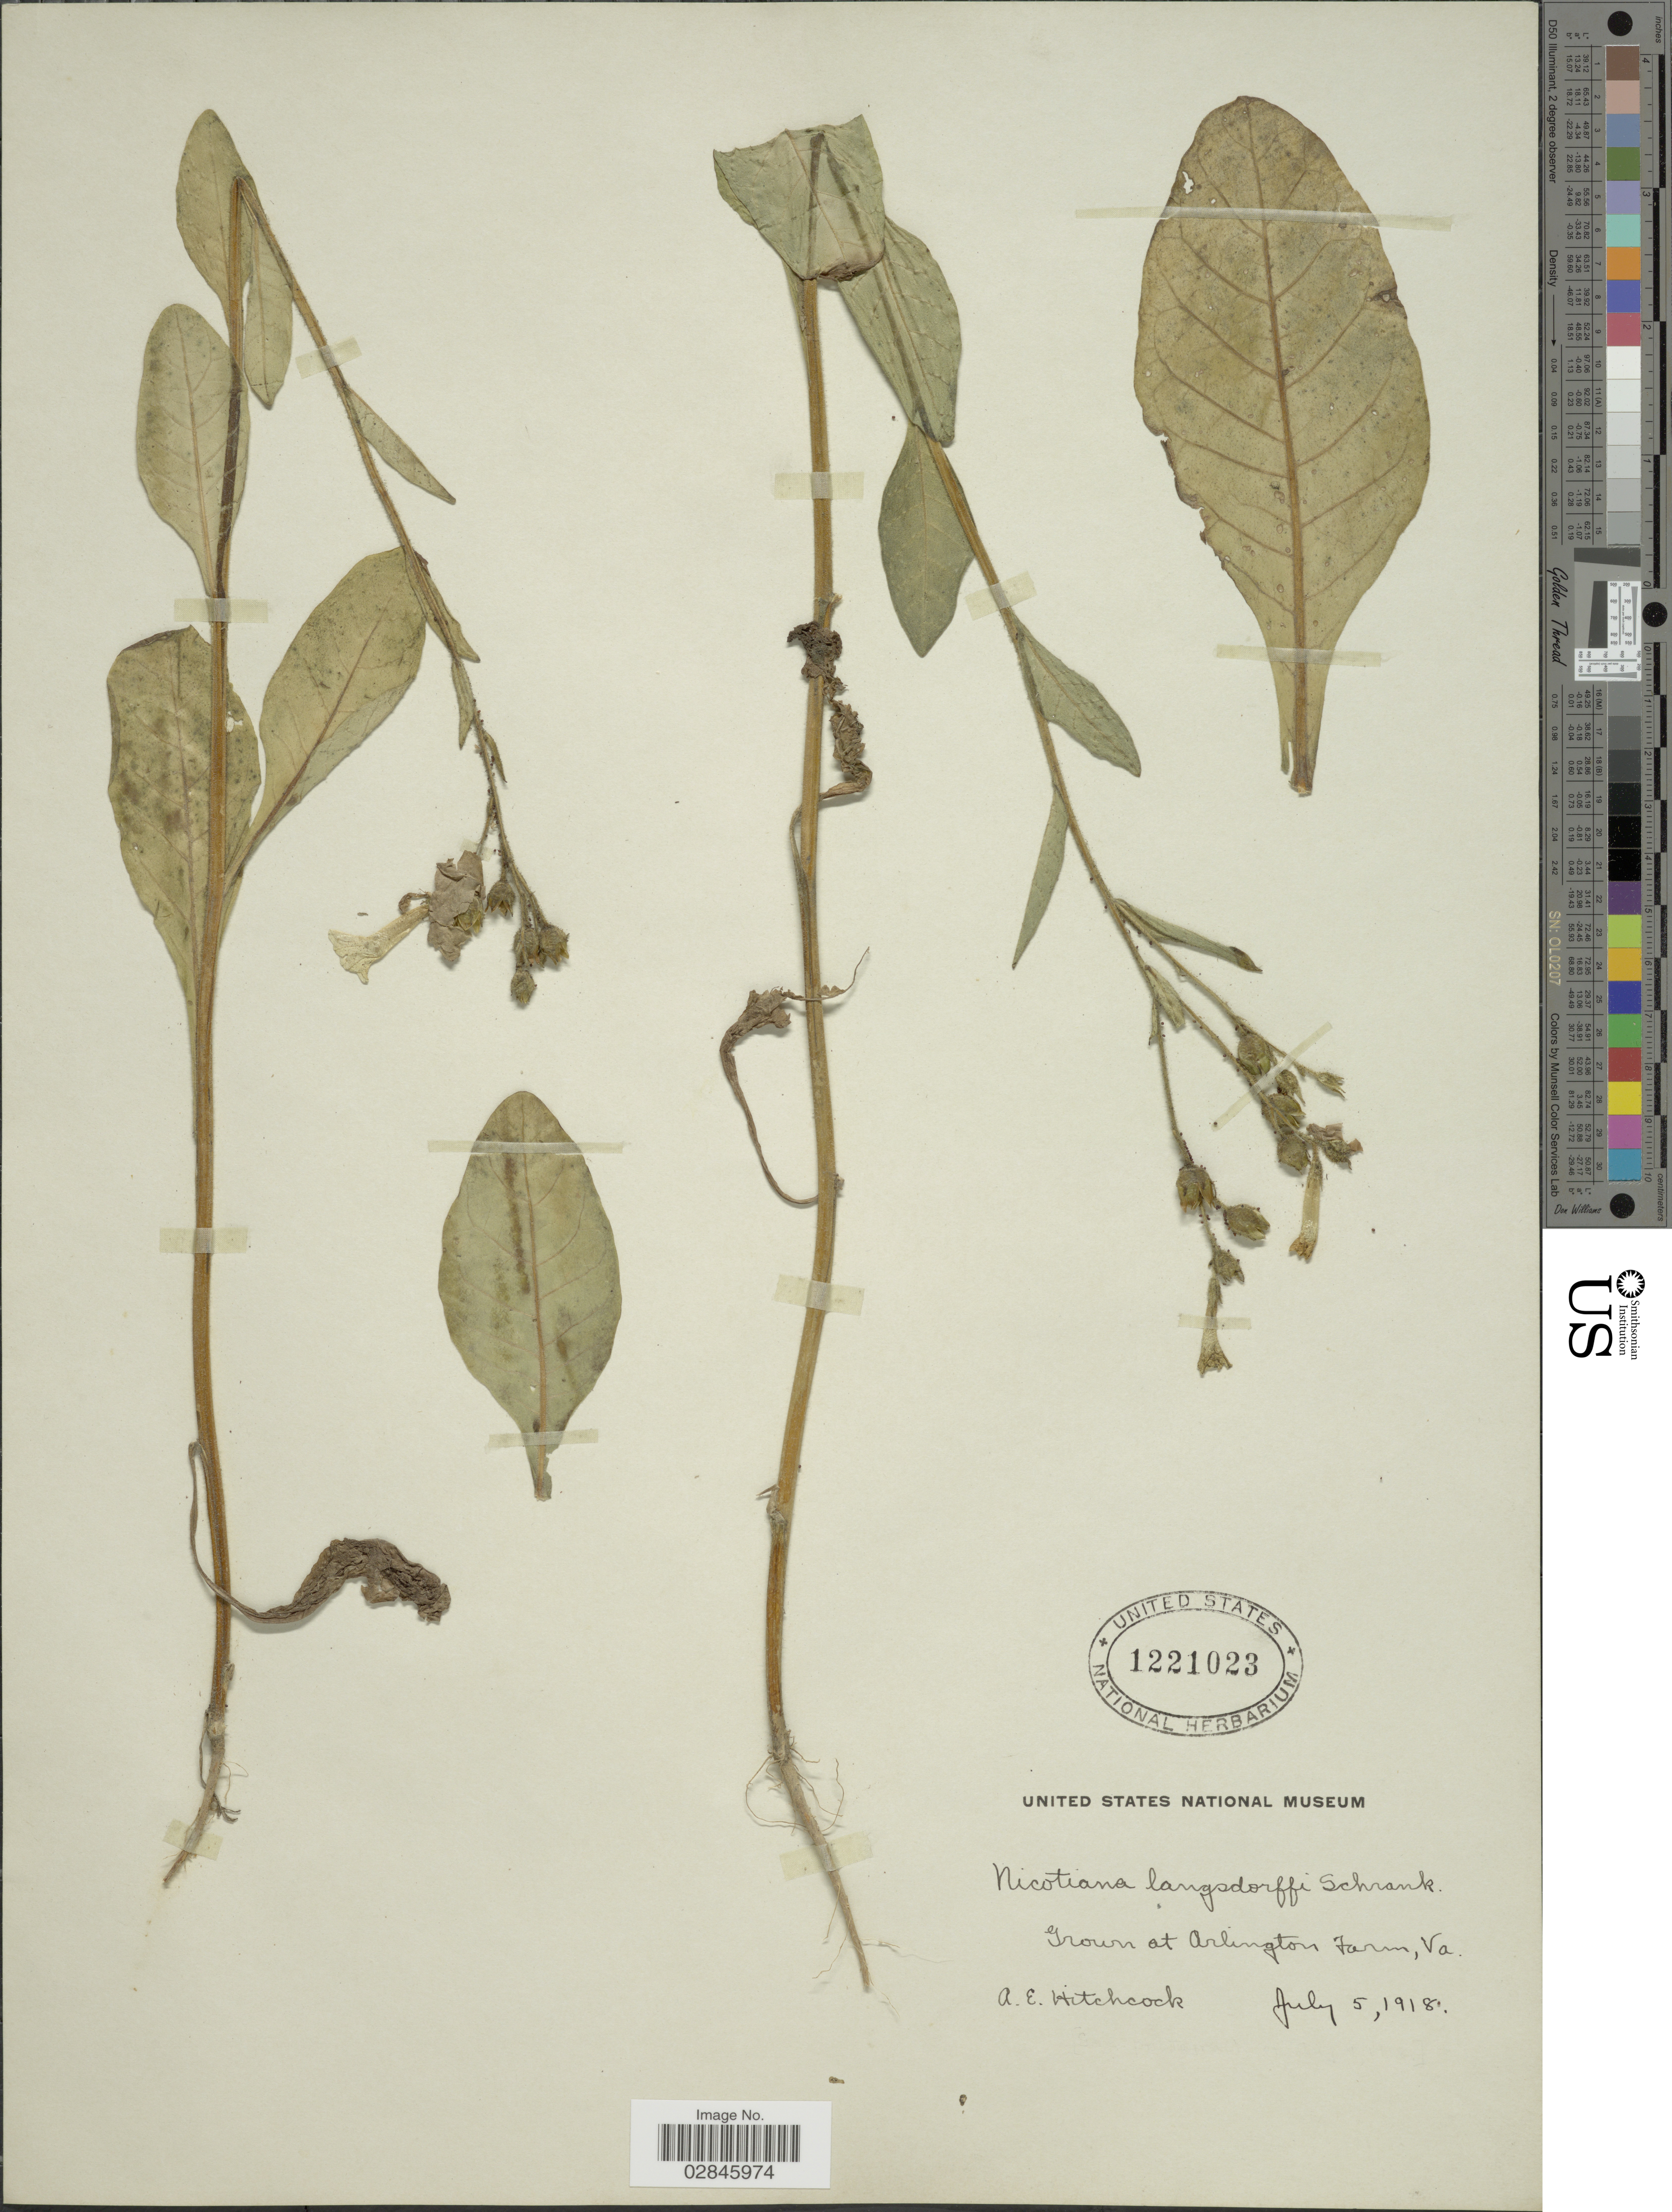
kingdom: Plantae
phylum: Tracheophyta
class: Magnoliopsida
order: Solanales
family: Solanaceae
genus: Nicotiana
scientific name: Nicotiana langsdorffii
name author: Weinm.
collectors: A. Hitchcock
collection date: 1918-07-05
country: United States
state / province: Virginia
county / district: Arlington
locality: At Arlington Farm.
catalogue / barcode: US 1221023